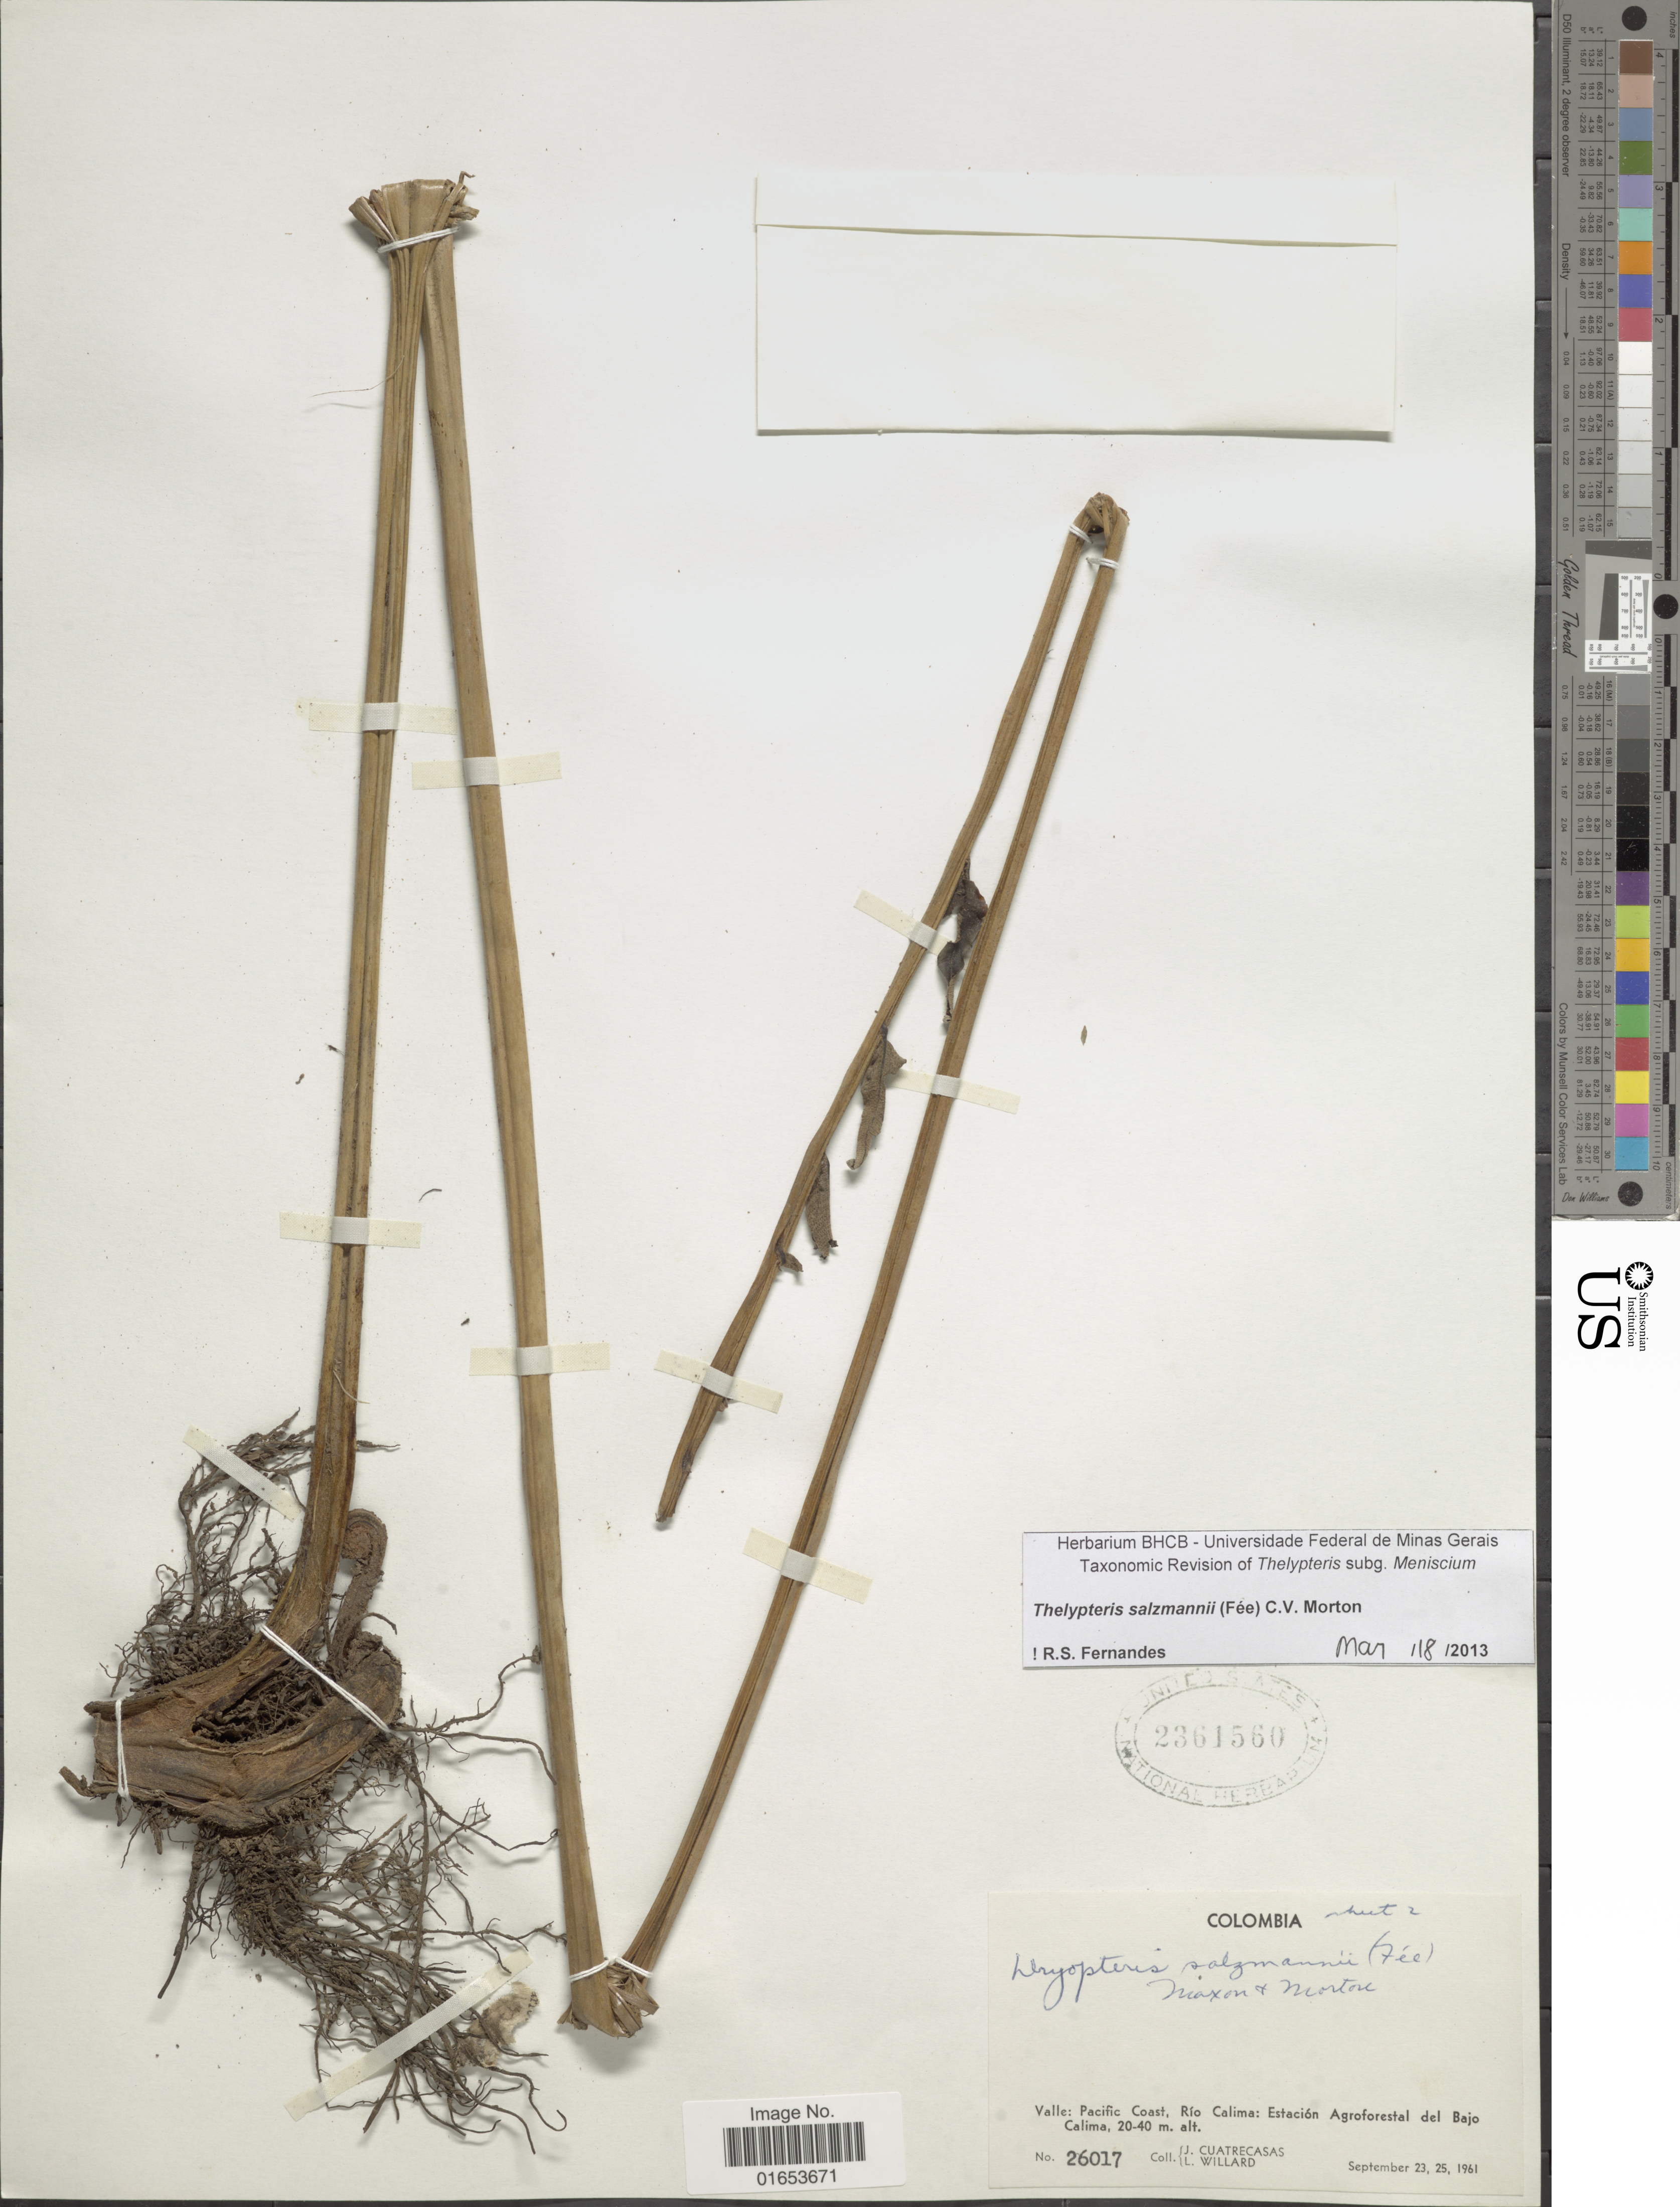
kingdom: Plantae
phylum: Tracheophyta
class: Polypodiopsida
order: Polypodiales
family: Thelypteridaceae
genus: Meniscium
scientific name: Meniscium salzmannii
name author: Fée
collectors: J. Cuatrecasas & L. Willard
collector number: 26017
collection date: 1961-09-23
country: Colombia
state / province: Valle del Cauca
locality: Valle: Pacific Coast, Río Calima: Estación Agroforestal del Bajo Calima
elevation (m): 20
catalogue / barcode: US 2361560